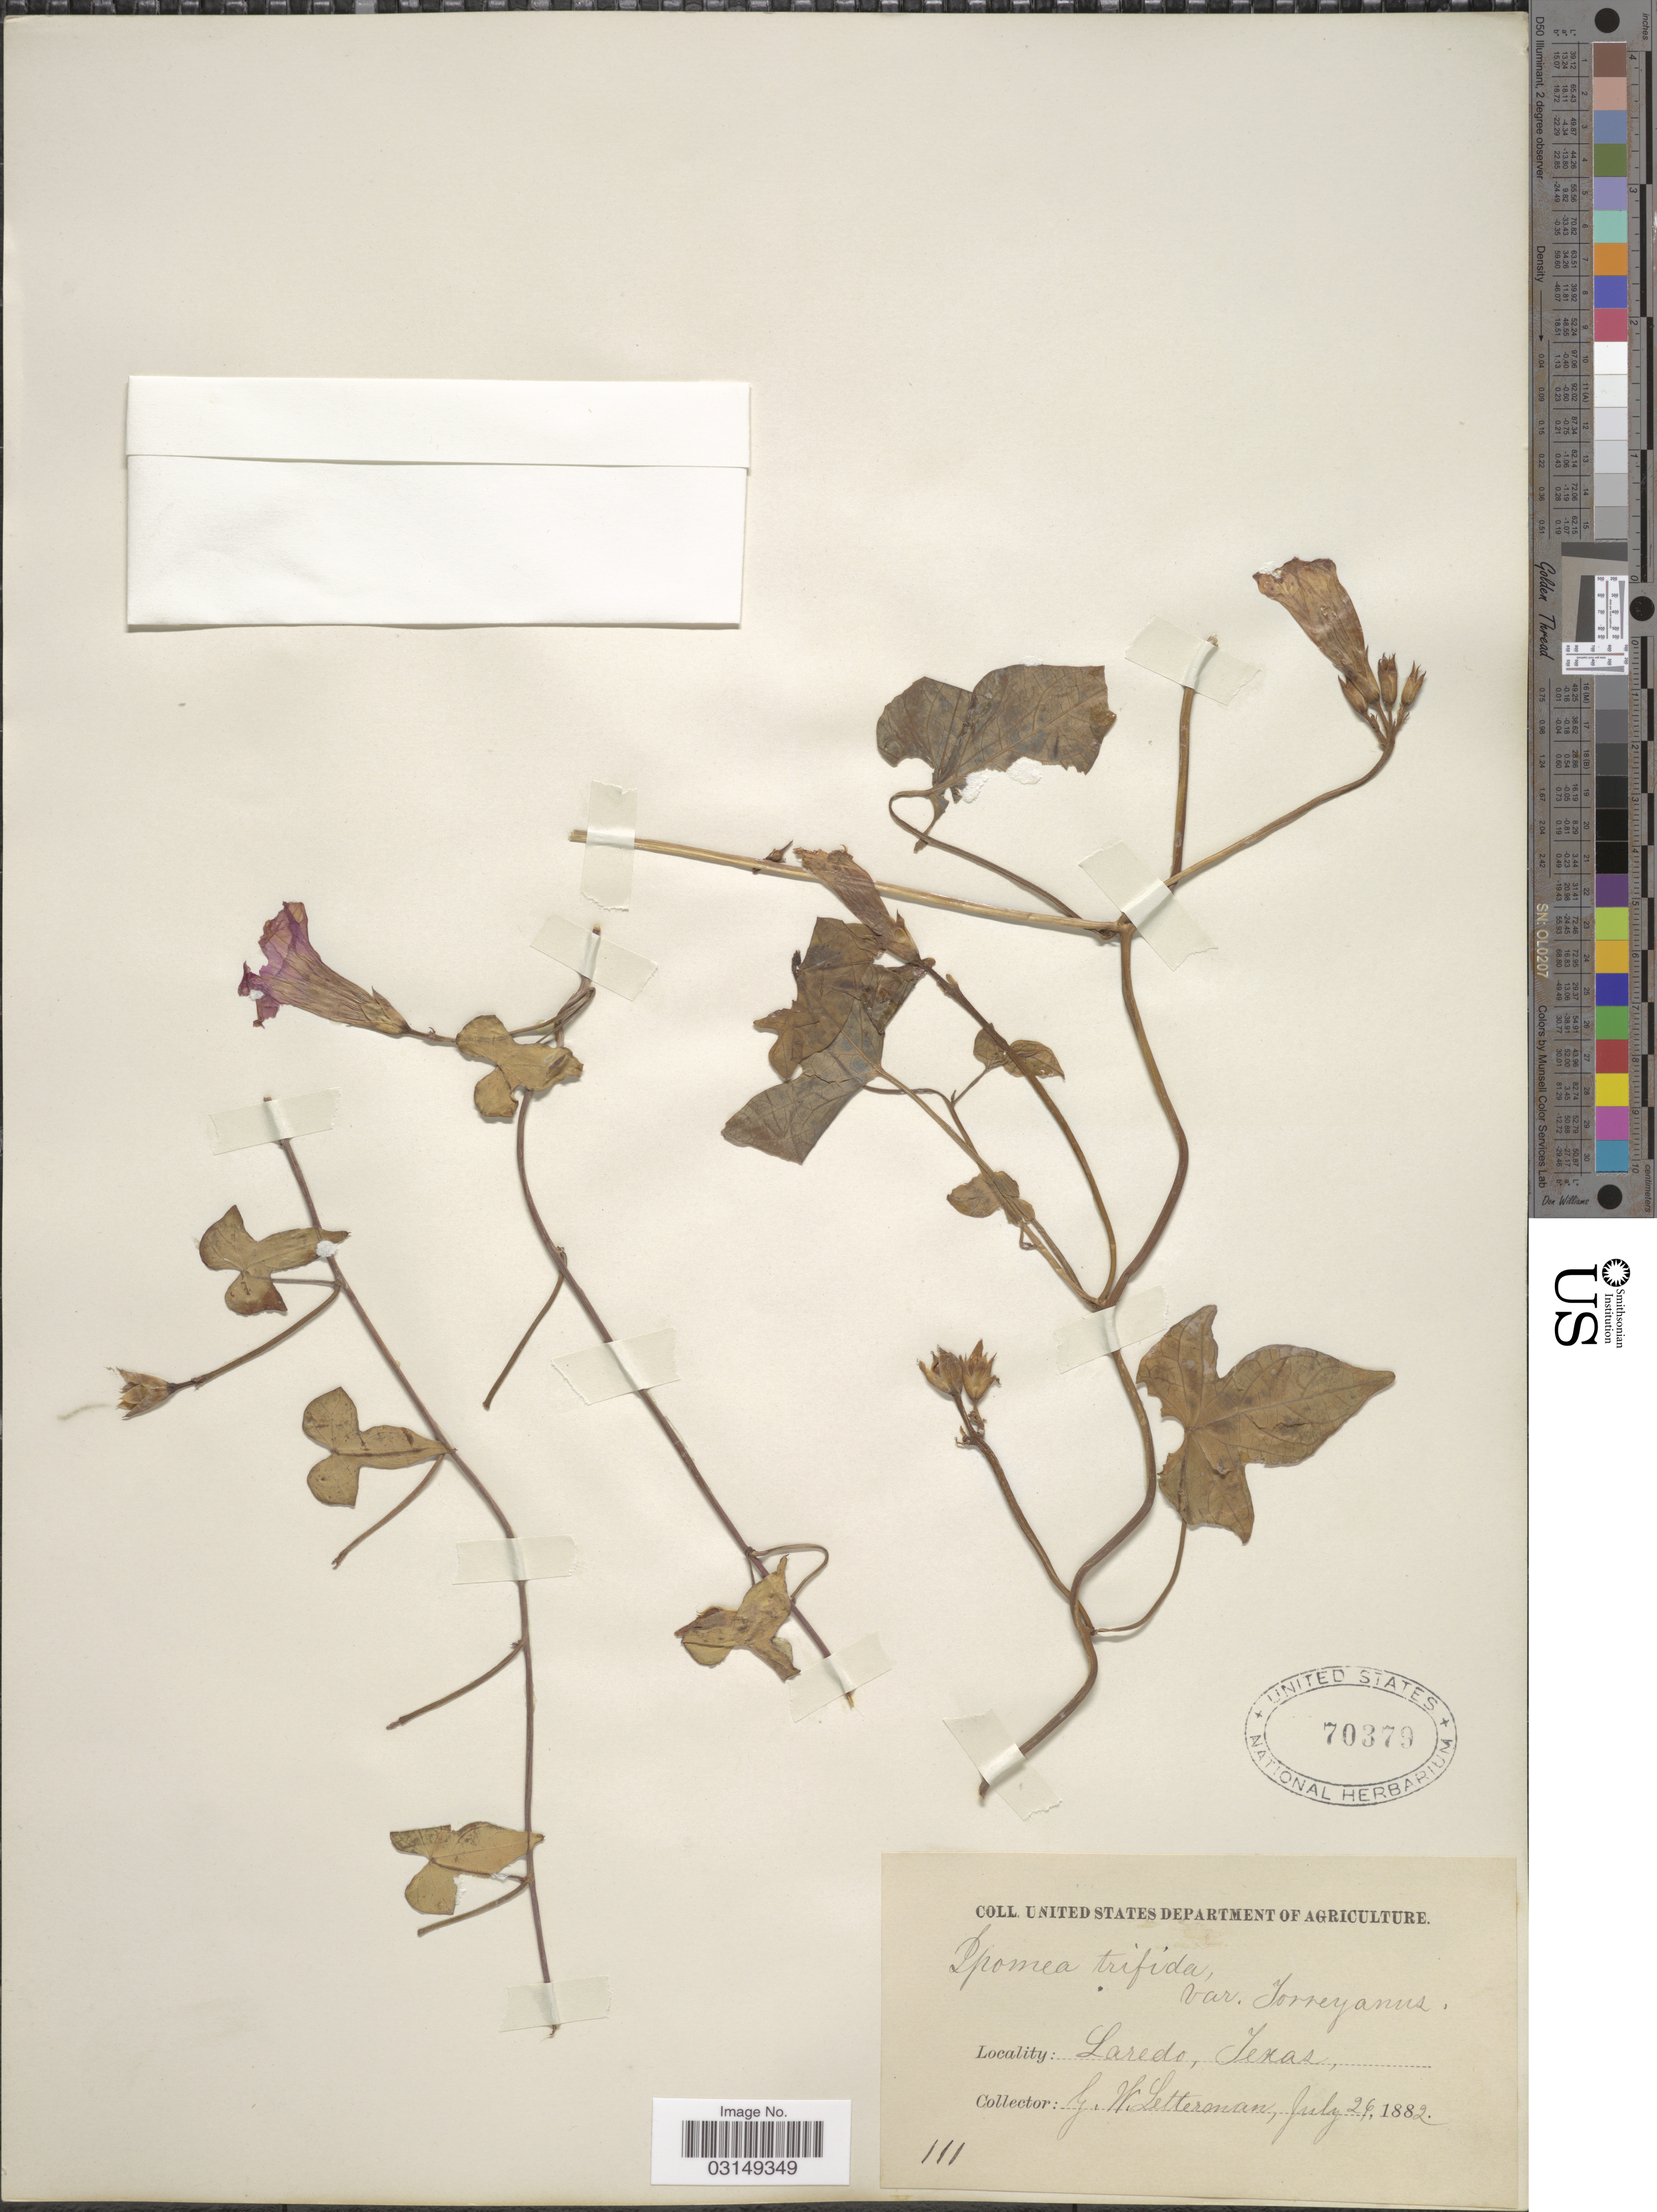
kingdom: Plantae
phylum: Tracheophyta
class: Magnoliopsida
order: Solanales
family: Convolvulaceae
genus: Ipomoea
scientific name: Ipomoea trichocarpa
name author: Elliott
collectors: G. W. Letterman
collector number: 111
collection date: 1882-07-26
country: United States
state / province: Texas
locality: Laredo.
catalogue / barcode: US 70379